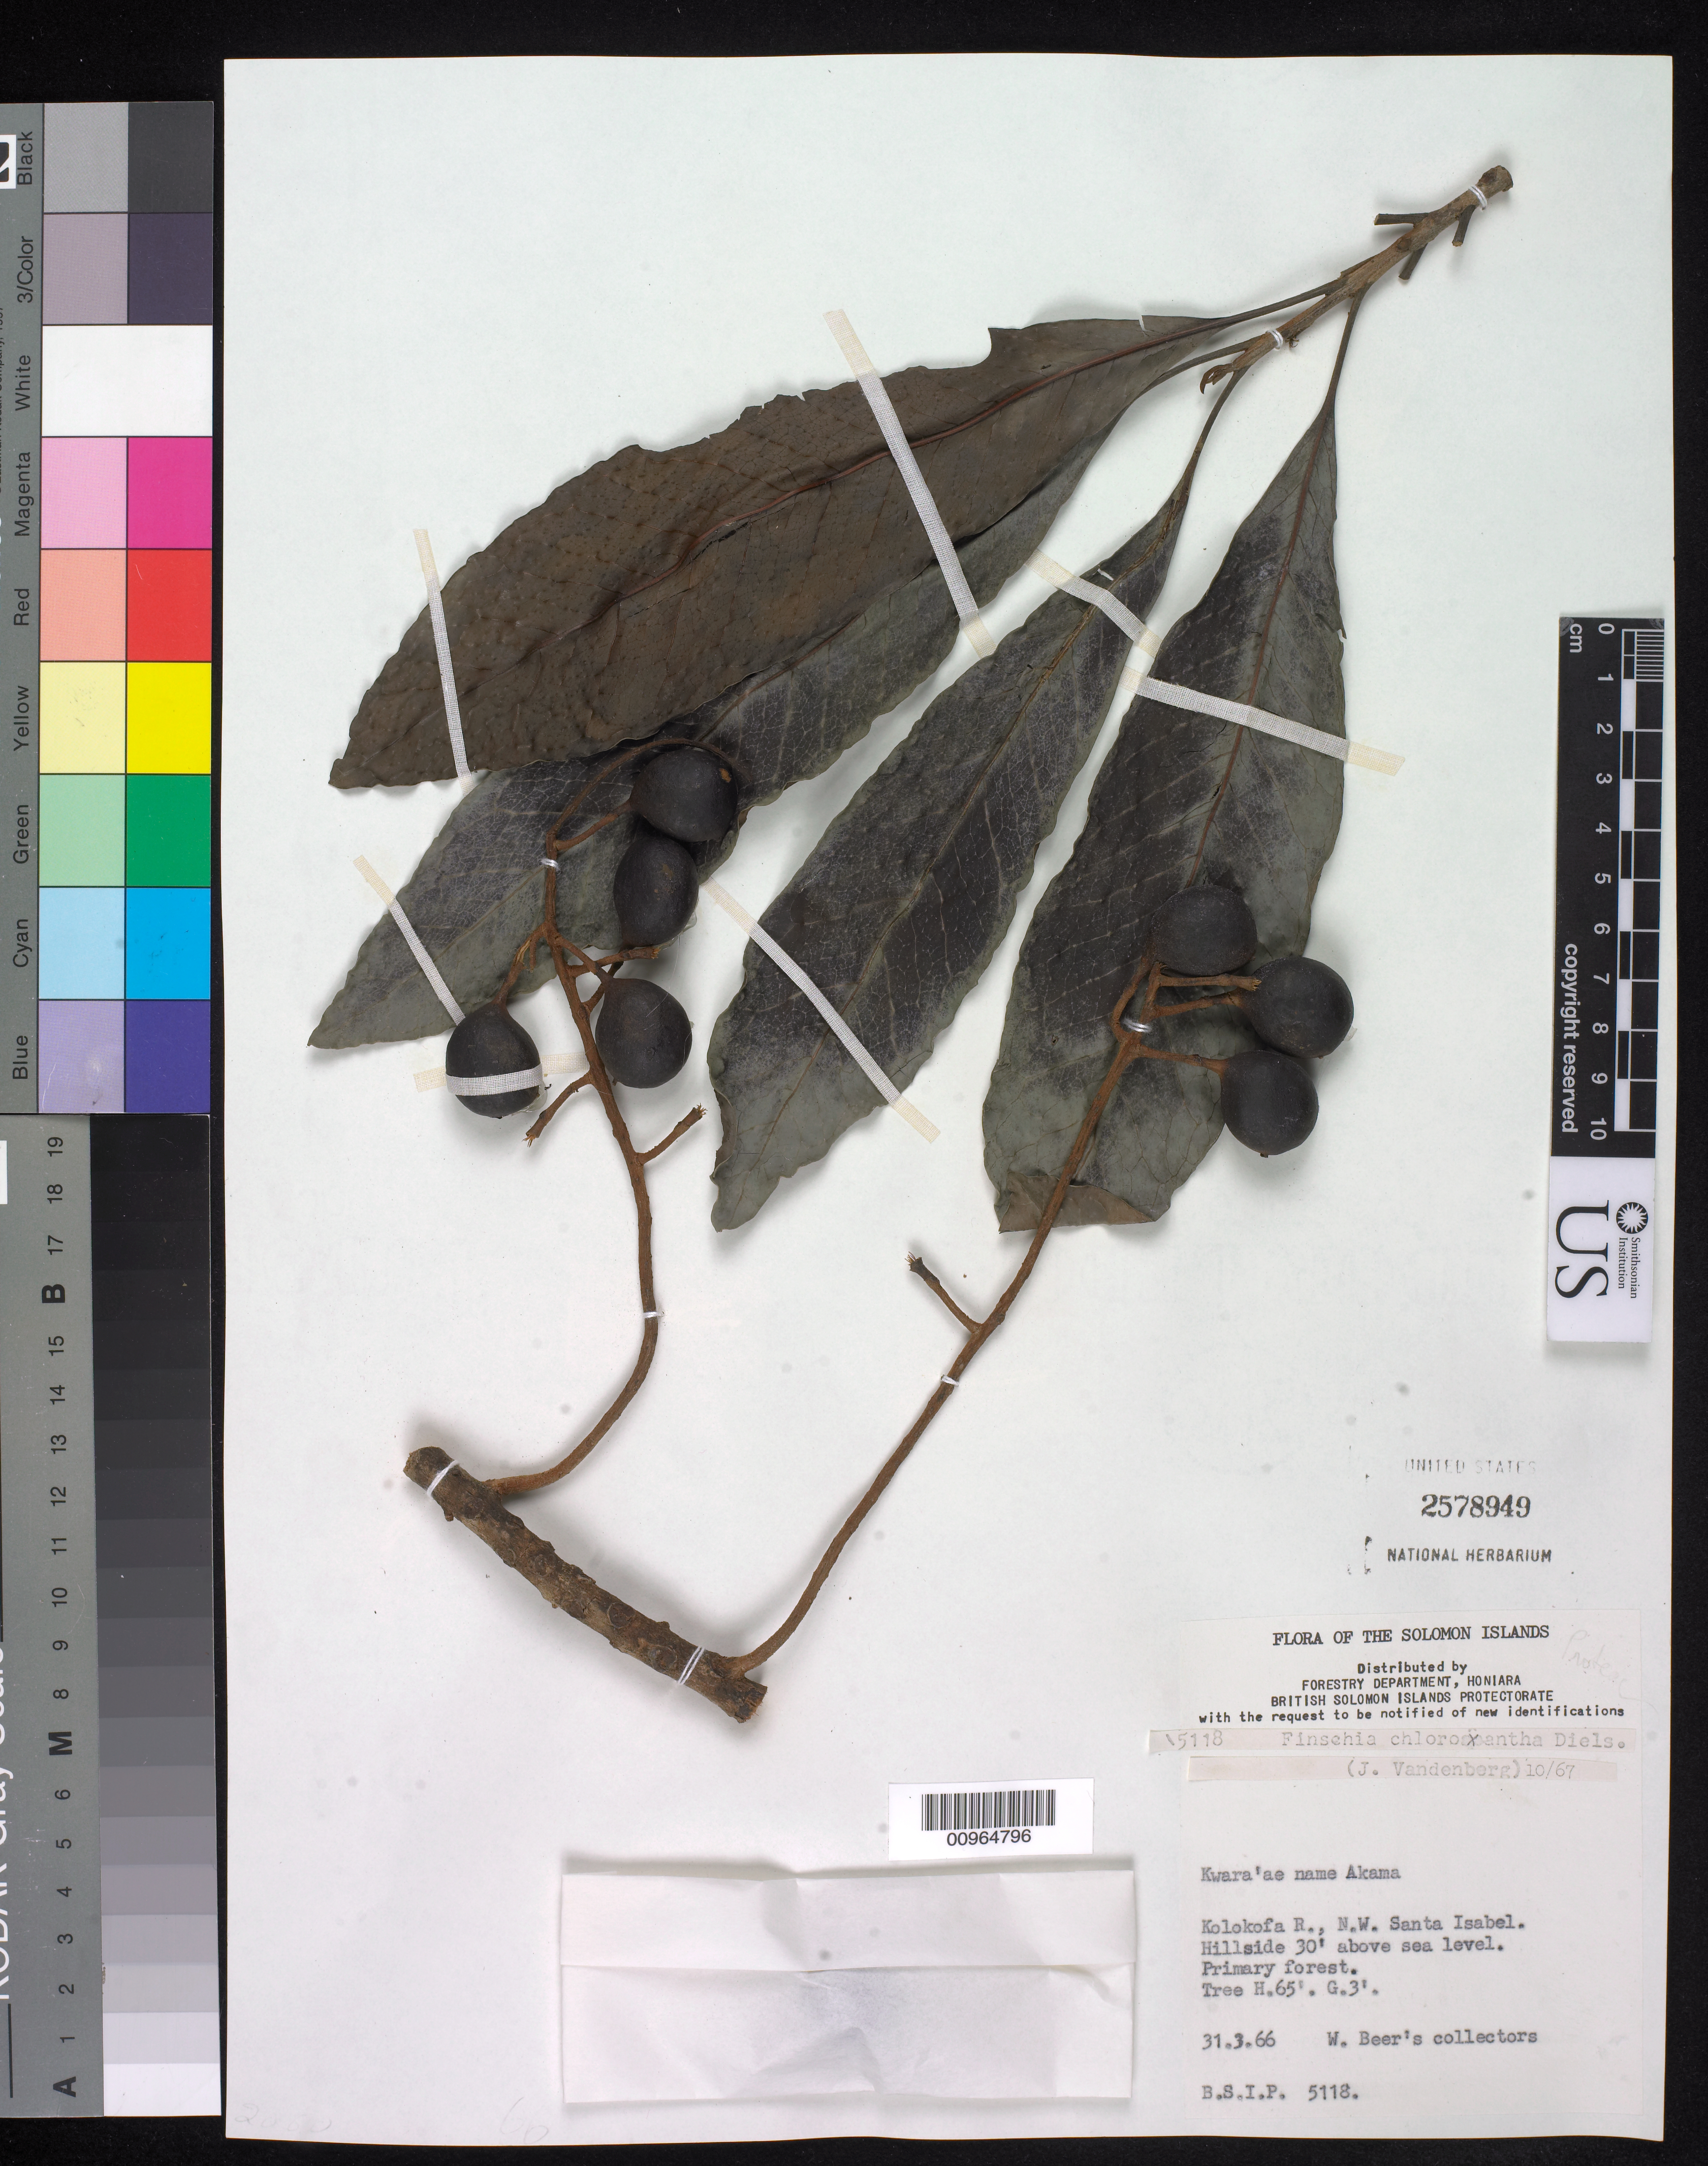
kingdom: Plantae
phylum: Tracheophyta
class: Magnoliopsida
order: Proteales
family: Proteaceae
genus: Finschia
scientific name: Finschia chloroxantha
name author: Diels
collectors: W. Beer's Collectors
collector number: BSIP 5118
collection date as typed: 31 Mar 1966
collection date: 1966-03-31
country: Solomon Islands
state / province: Isabel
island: Santa Isabel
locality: Kolokofa R., N.W. Santa Isabel. Hillside. Primary forest.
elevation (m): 9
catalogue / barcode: US 2578949